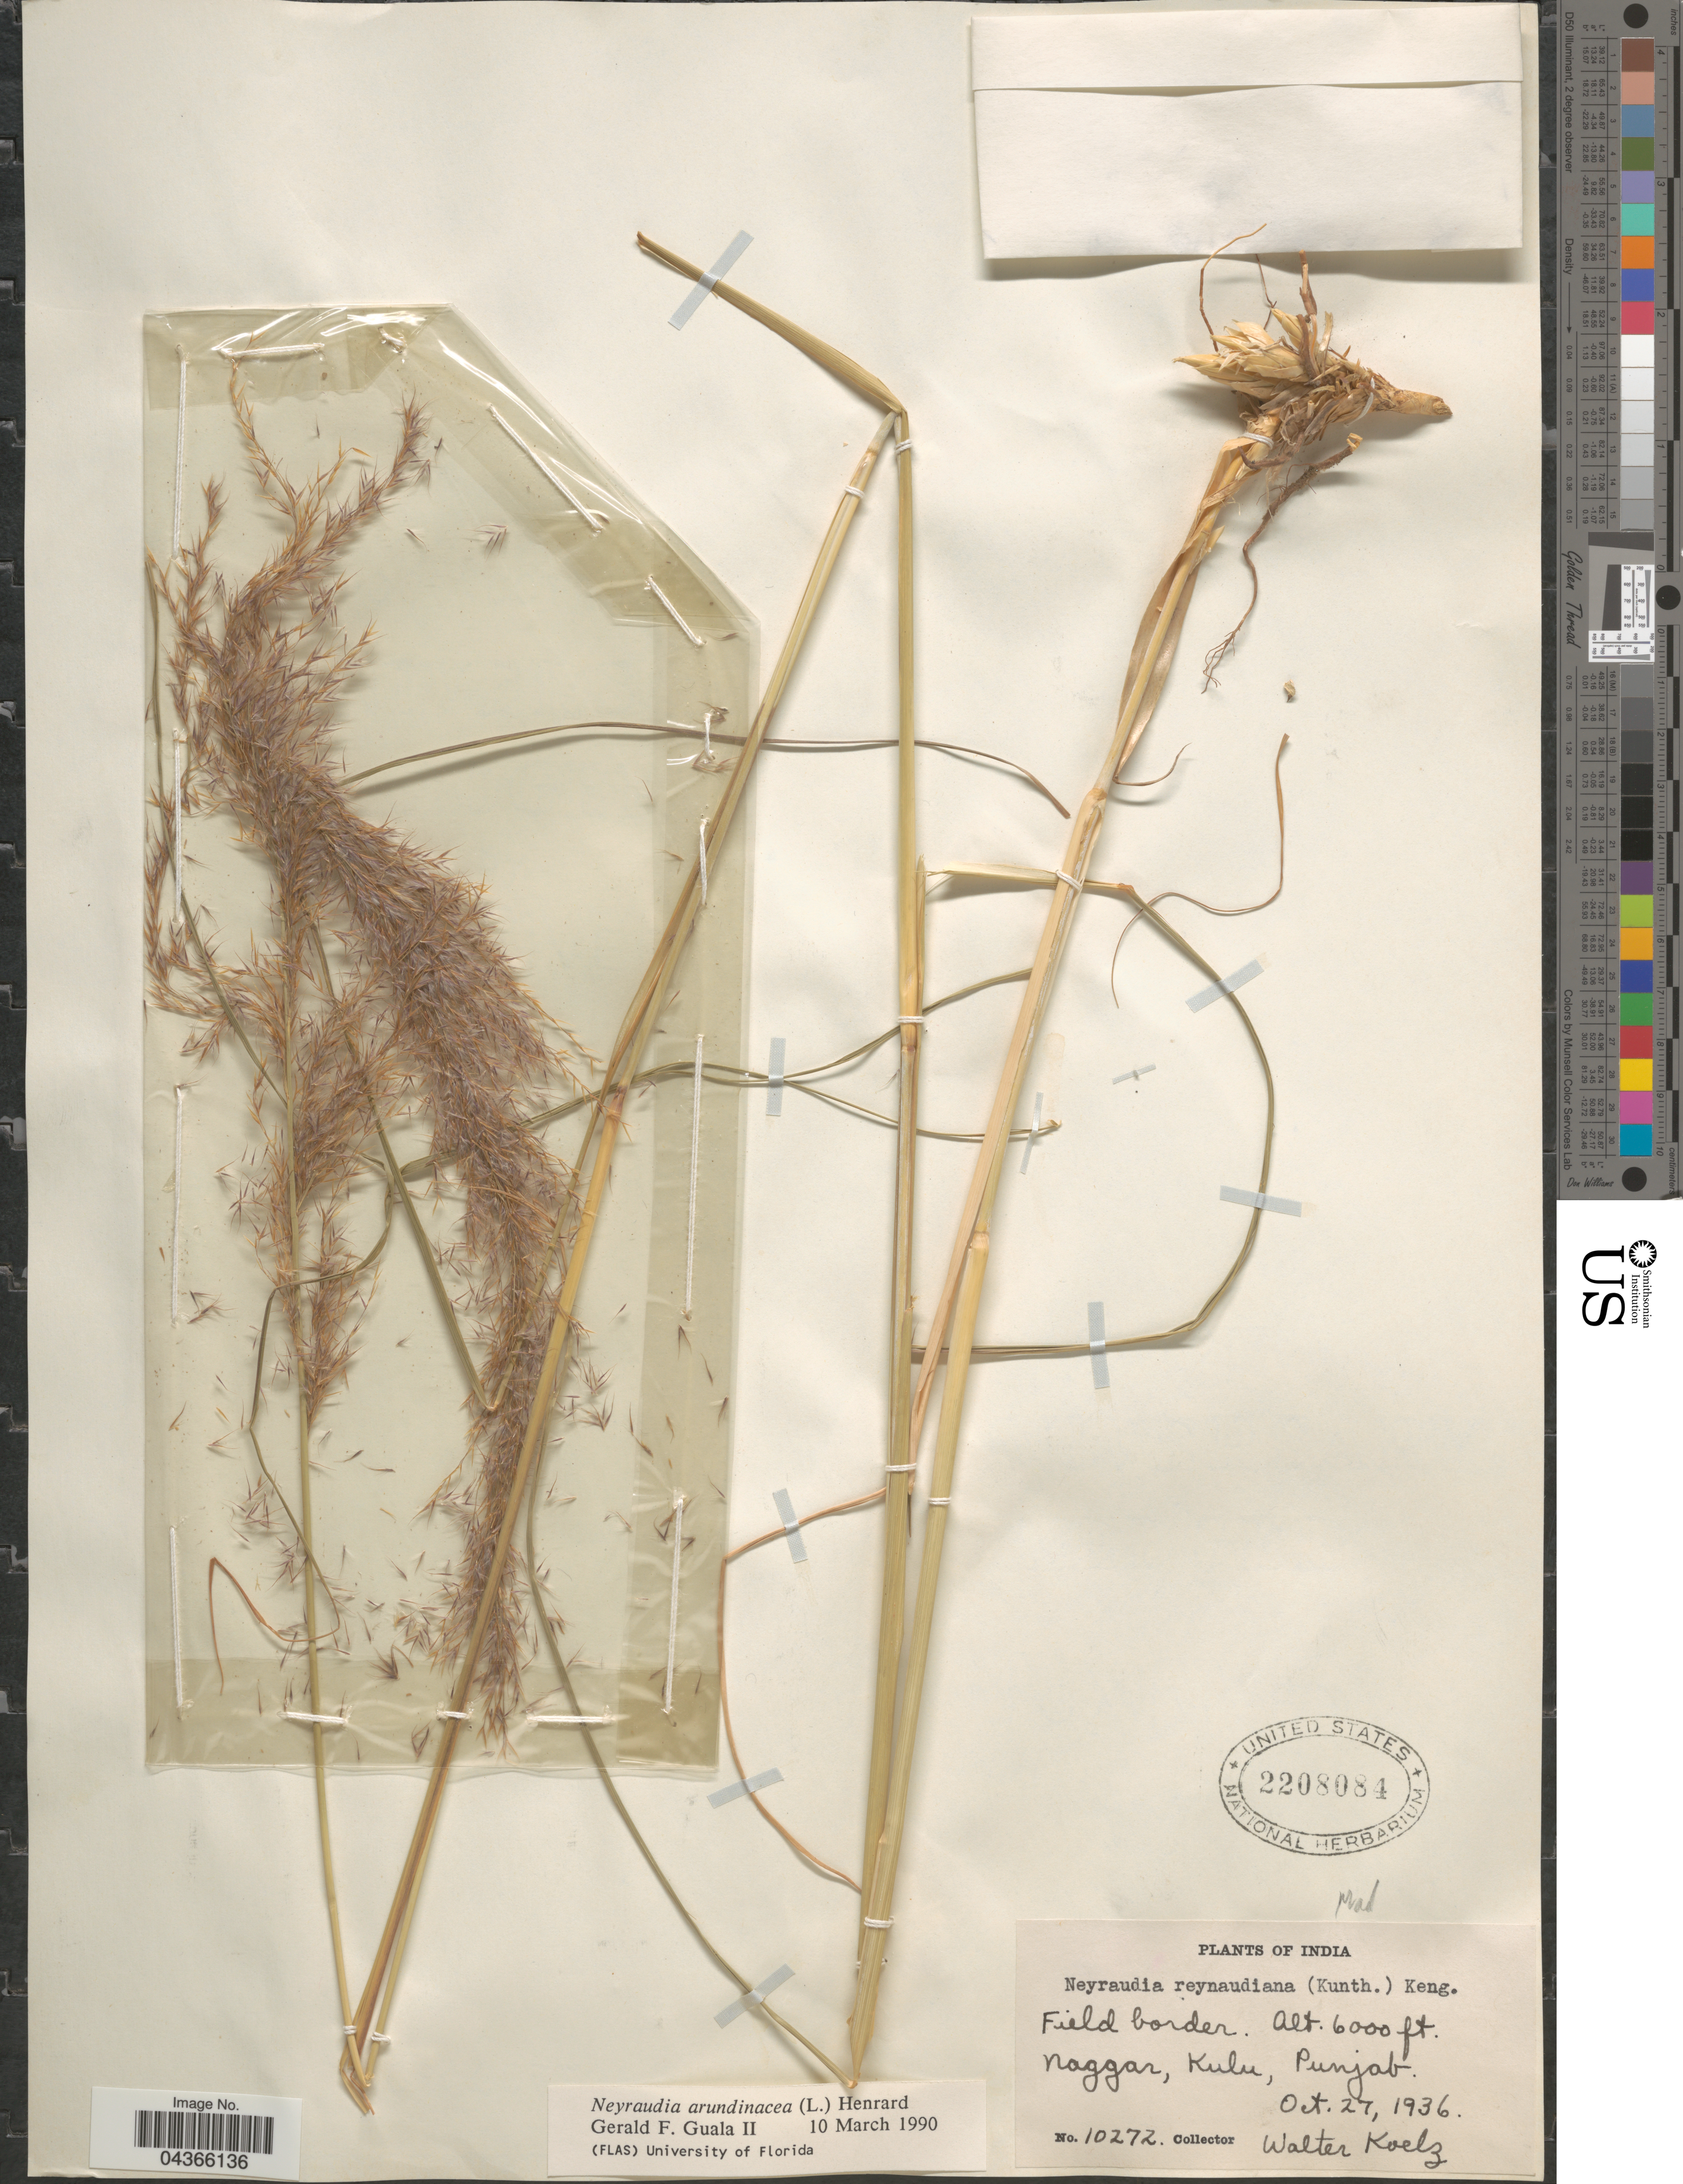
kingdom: Plantae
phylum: Tracheophyta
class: Liliopsida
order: Poales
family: Poaceae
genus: Neyraudia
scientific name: Neyraudia arundinacea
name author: (L.) Henr.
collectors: W. N. Koelz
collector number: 10272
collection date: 1936-10-27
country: India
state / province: Himachal Pradesh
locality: Naggar, Kulu.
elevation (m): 1829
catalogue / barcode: US 2208084